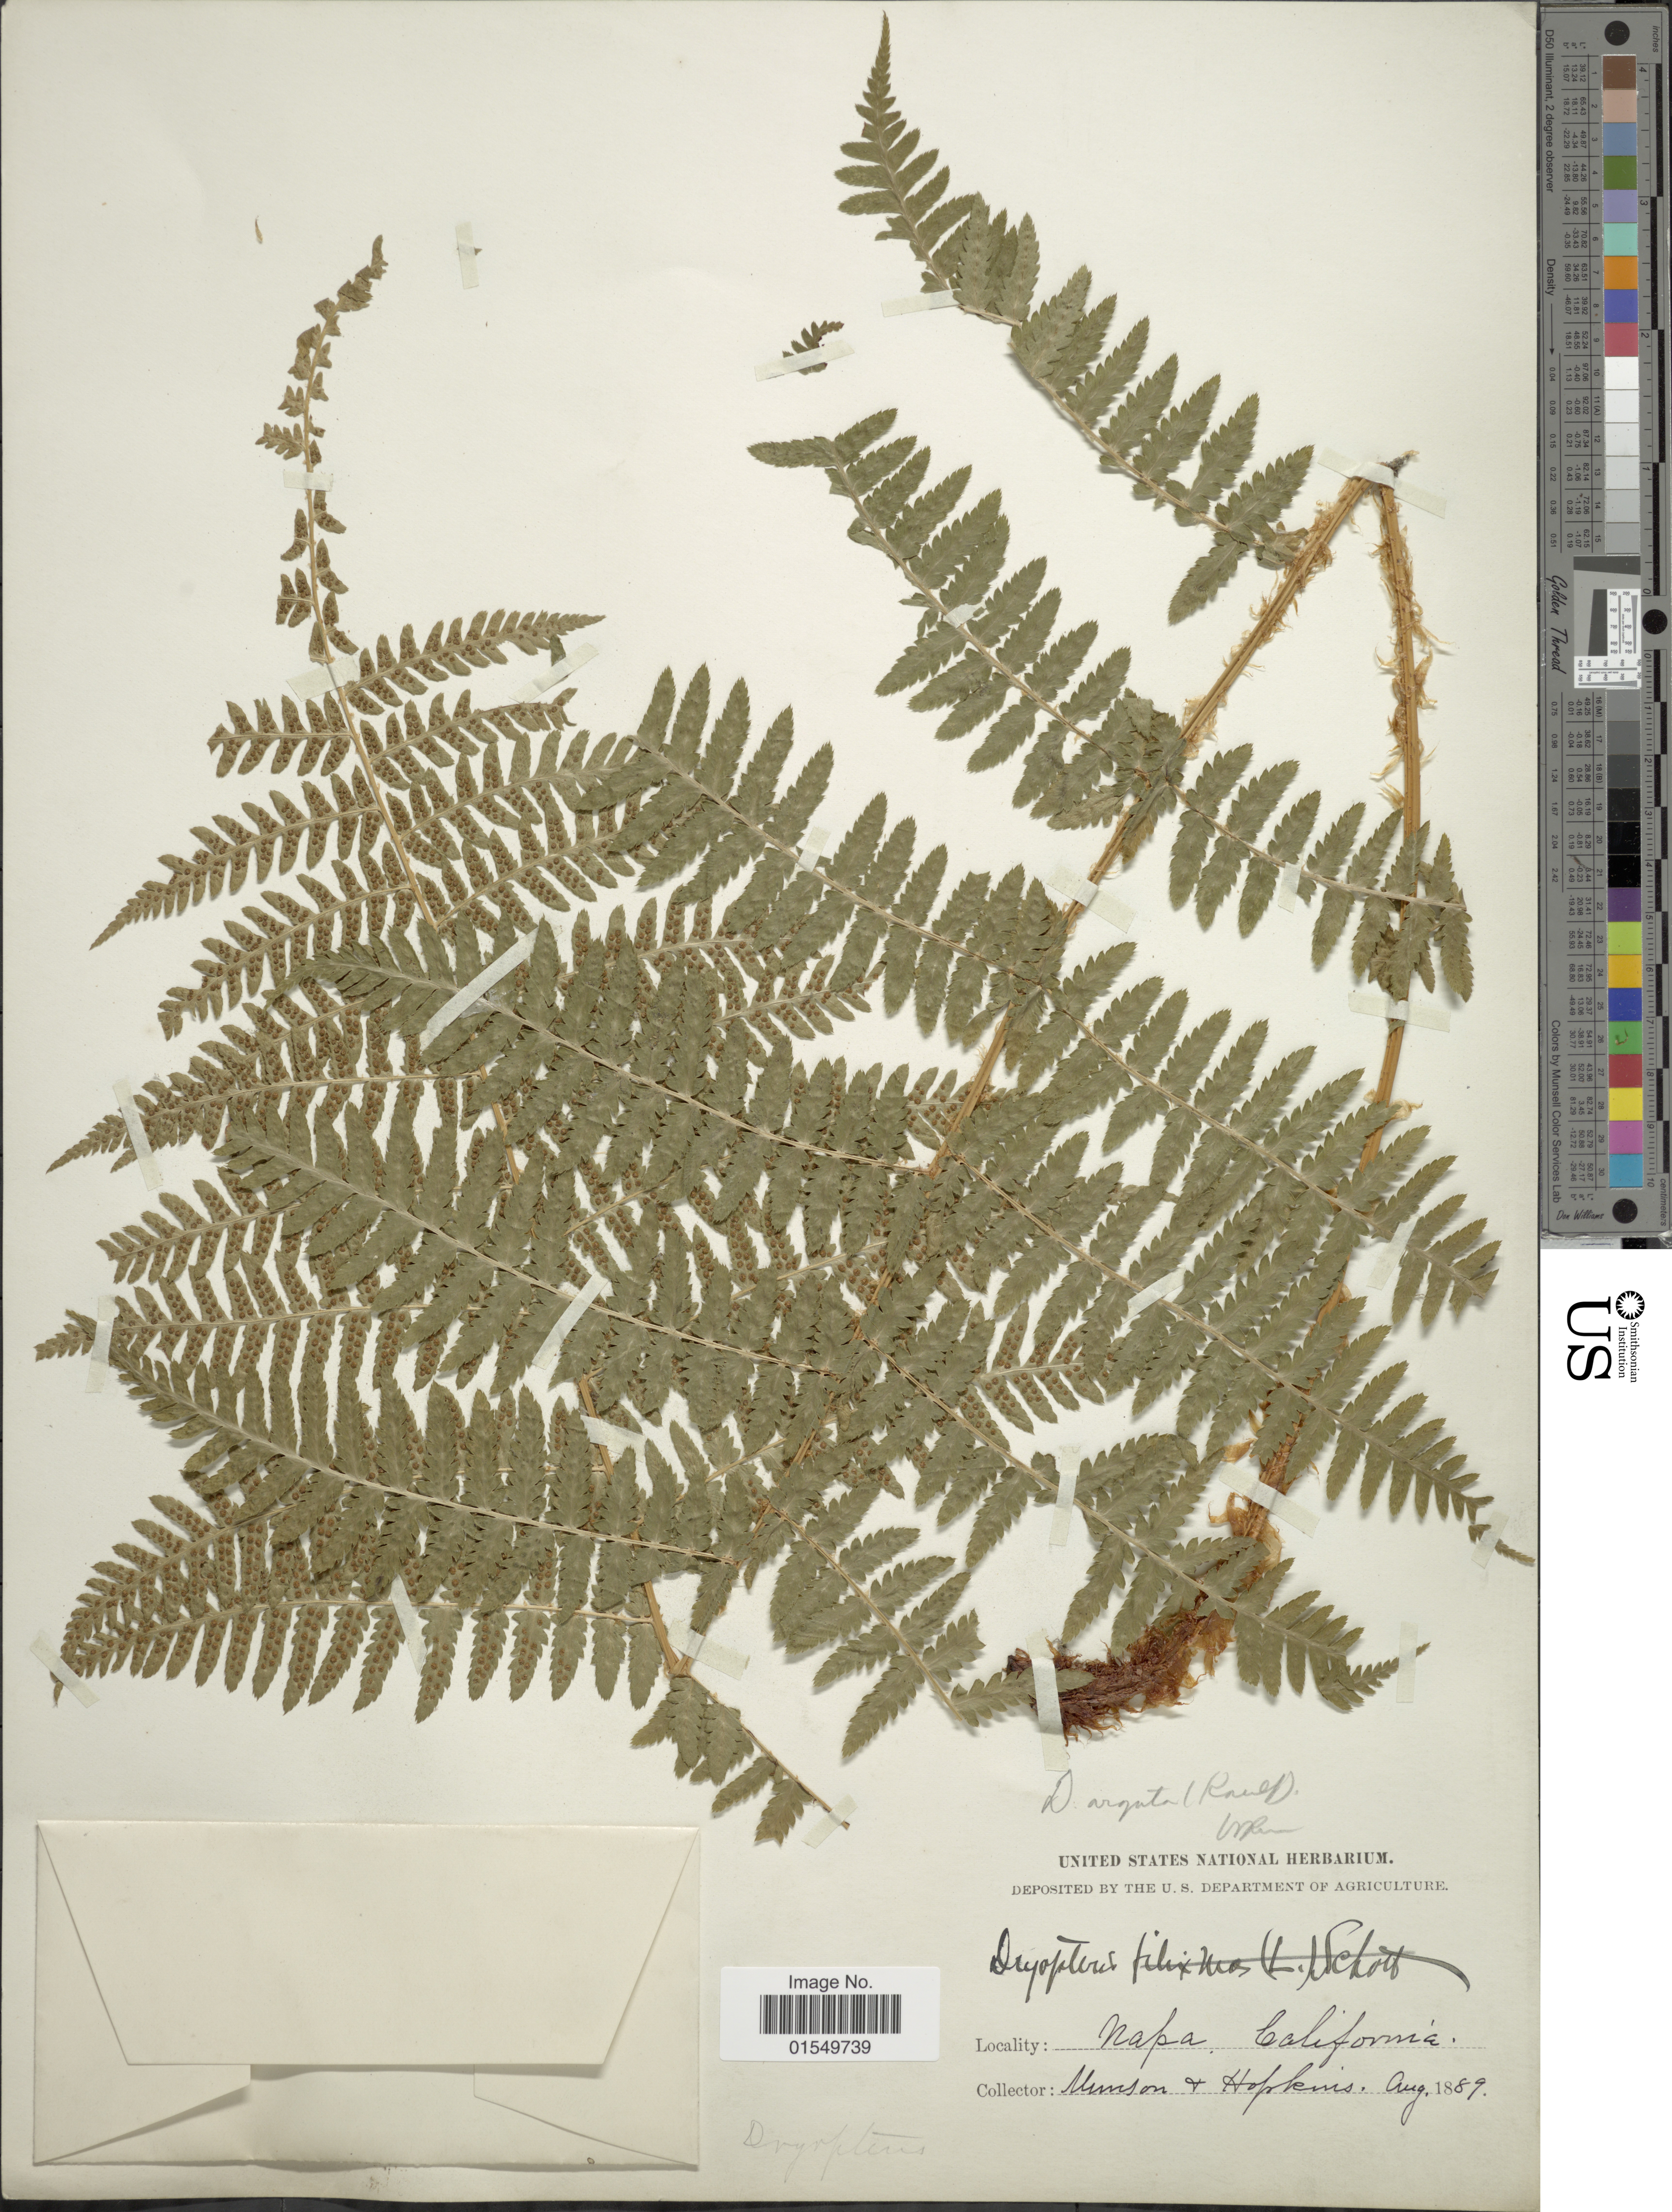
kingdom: Plantae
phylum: Tracheophyta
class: Polypodiopsida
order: Polypodiales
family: Dryopteridaceae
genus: Dryopteris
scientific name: Dryopteris arguta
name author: (Kaulf.) Maxon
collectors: -. Munson & -. Hopkins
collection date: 1889-08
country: United States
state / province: California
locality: Napa